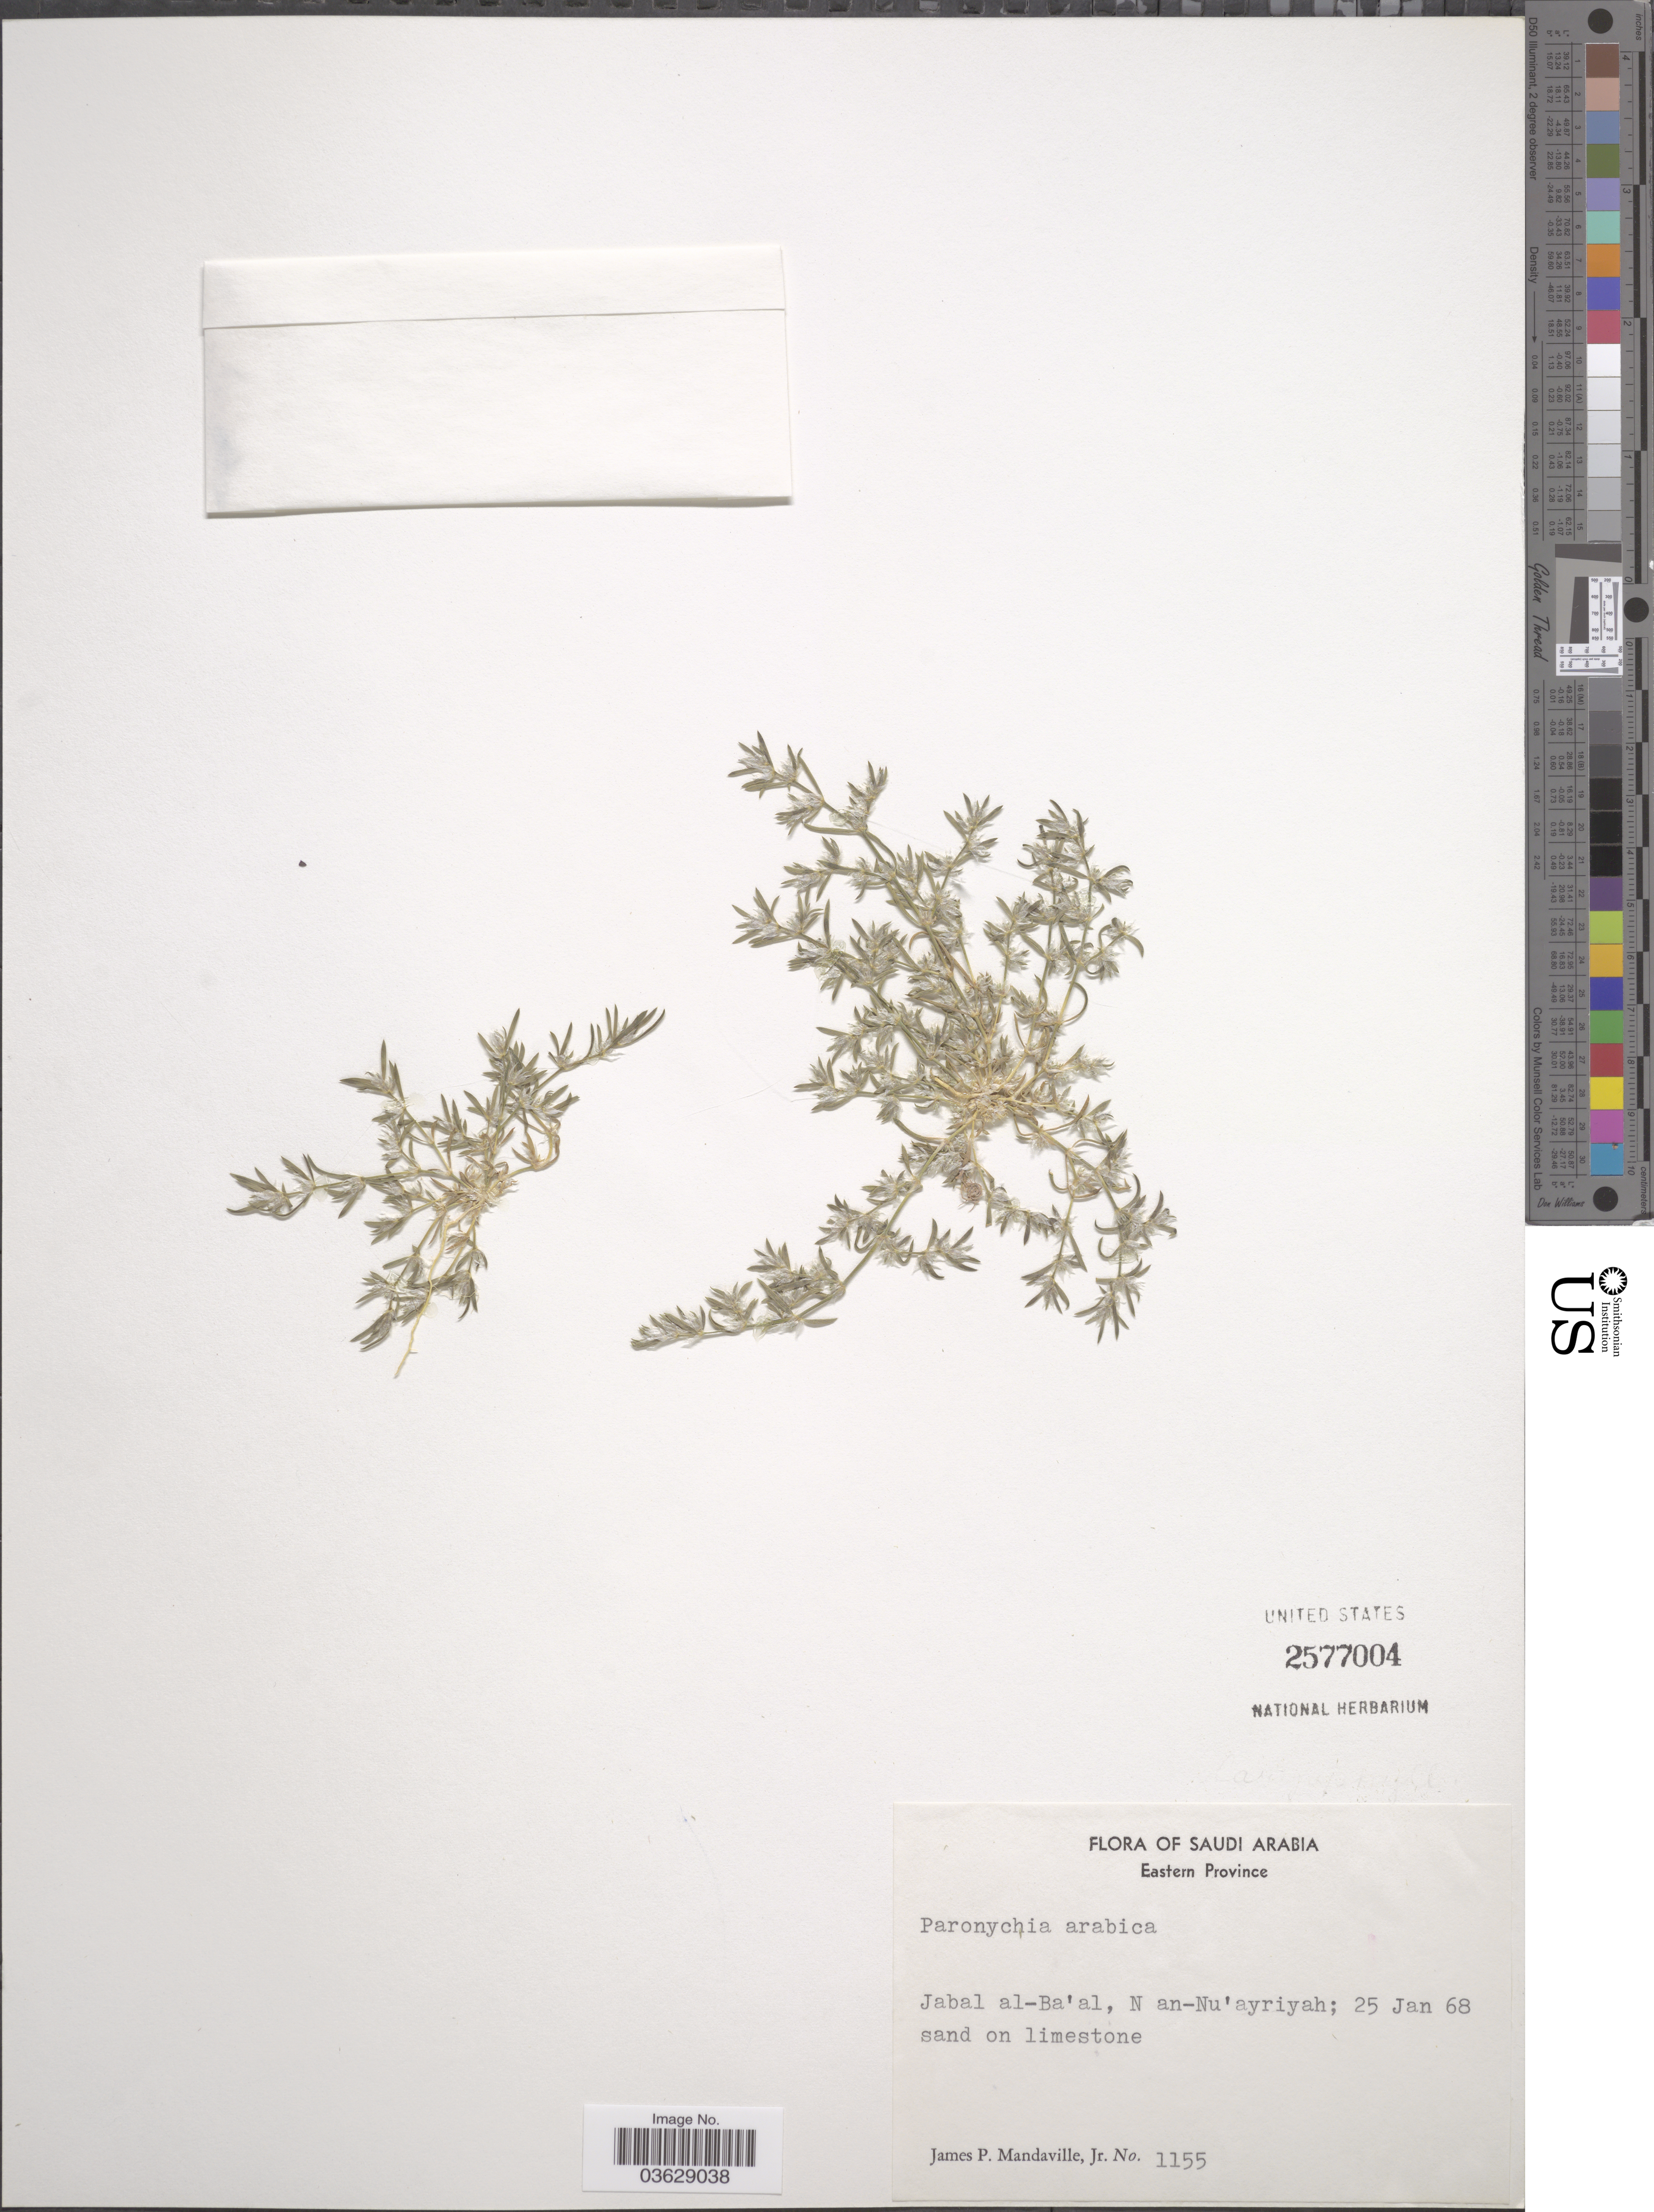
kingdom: Plantae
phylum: Tracheophyta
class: Magnoliopsida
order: Caryophyllales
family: Caryophyllaceae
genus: Paronychia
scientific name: Paronychia arabica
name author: (L.) DC.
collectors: J. Mandaville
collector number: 1155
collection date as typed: Transcribed d/m/y: 25/1/68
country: Saudi Arabia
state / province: Ash Sharqiyah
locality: Eastern Province. Jabal al-Ba'al, N an Nu'ayriyah.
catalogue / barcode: US 2577004